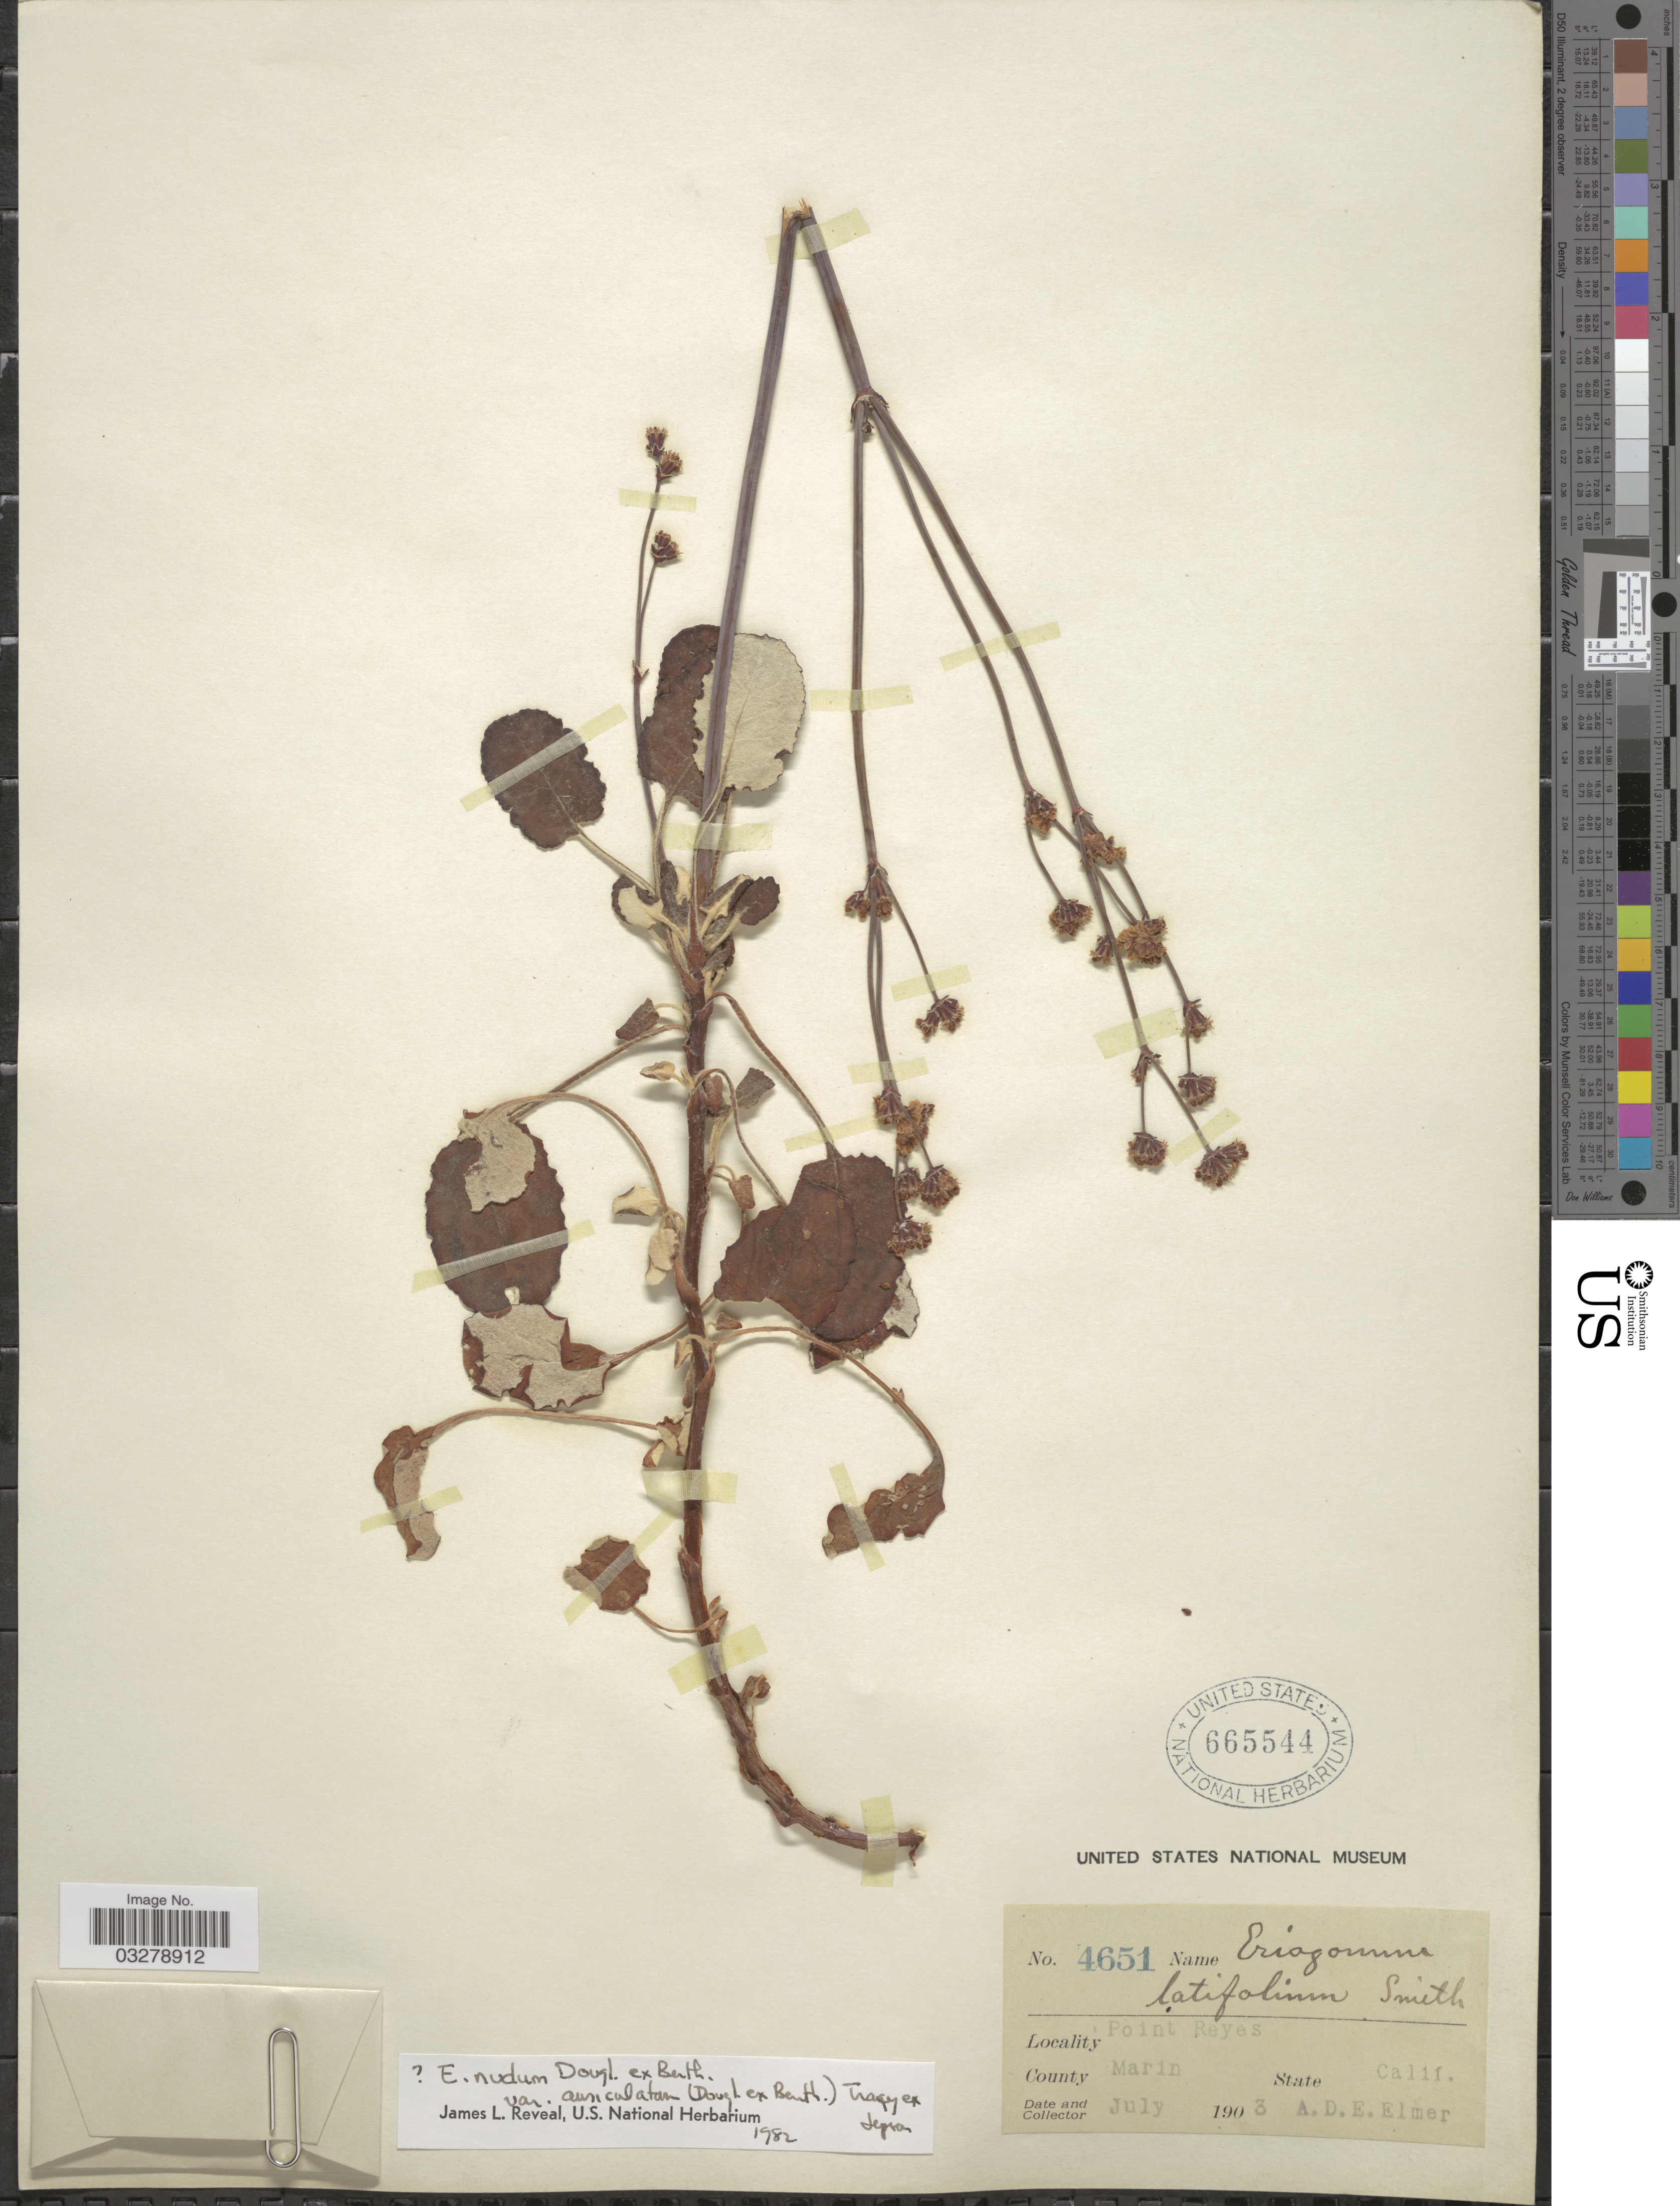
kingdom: Plantae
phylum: Tracheophyta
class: Magnoliopsida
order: Caryophyllales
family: Polygonaceae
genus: Eriogonum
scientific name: Eriogonum nudum var. auriculatum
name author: (Benth.) Tracy ex Jeps.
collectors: A. D. E. Elmer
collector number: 4651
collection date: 1903-07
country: United States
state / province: California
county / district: Marin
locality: Point Reyes, County Marin.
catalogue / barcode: US 665544